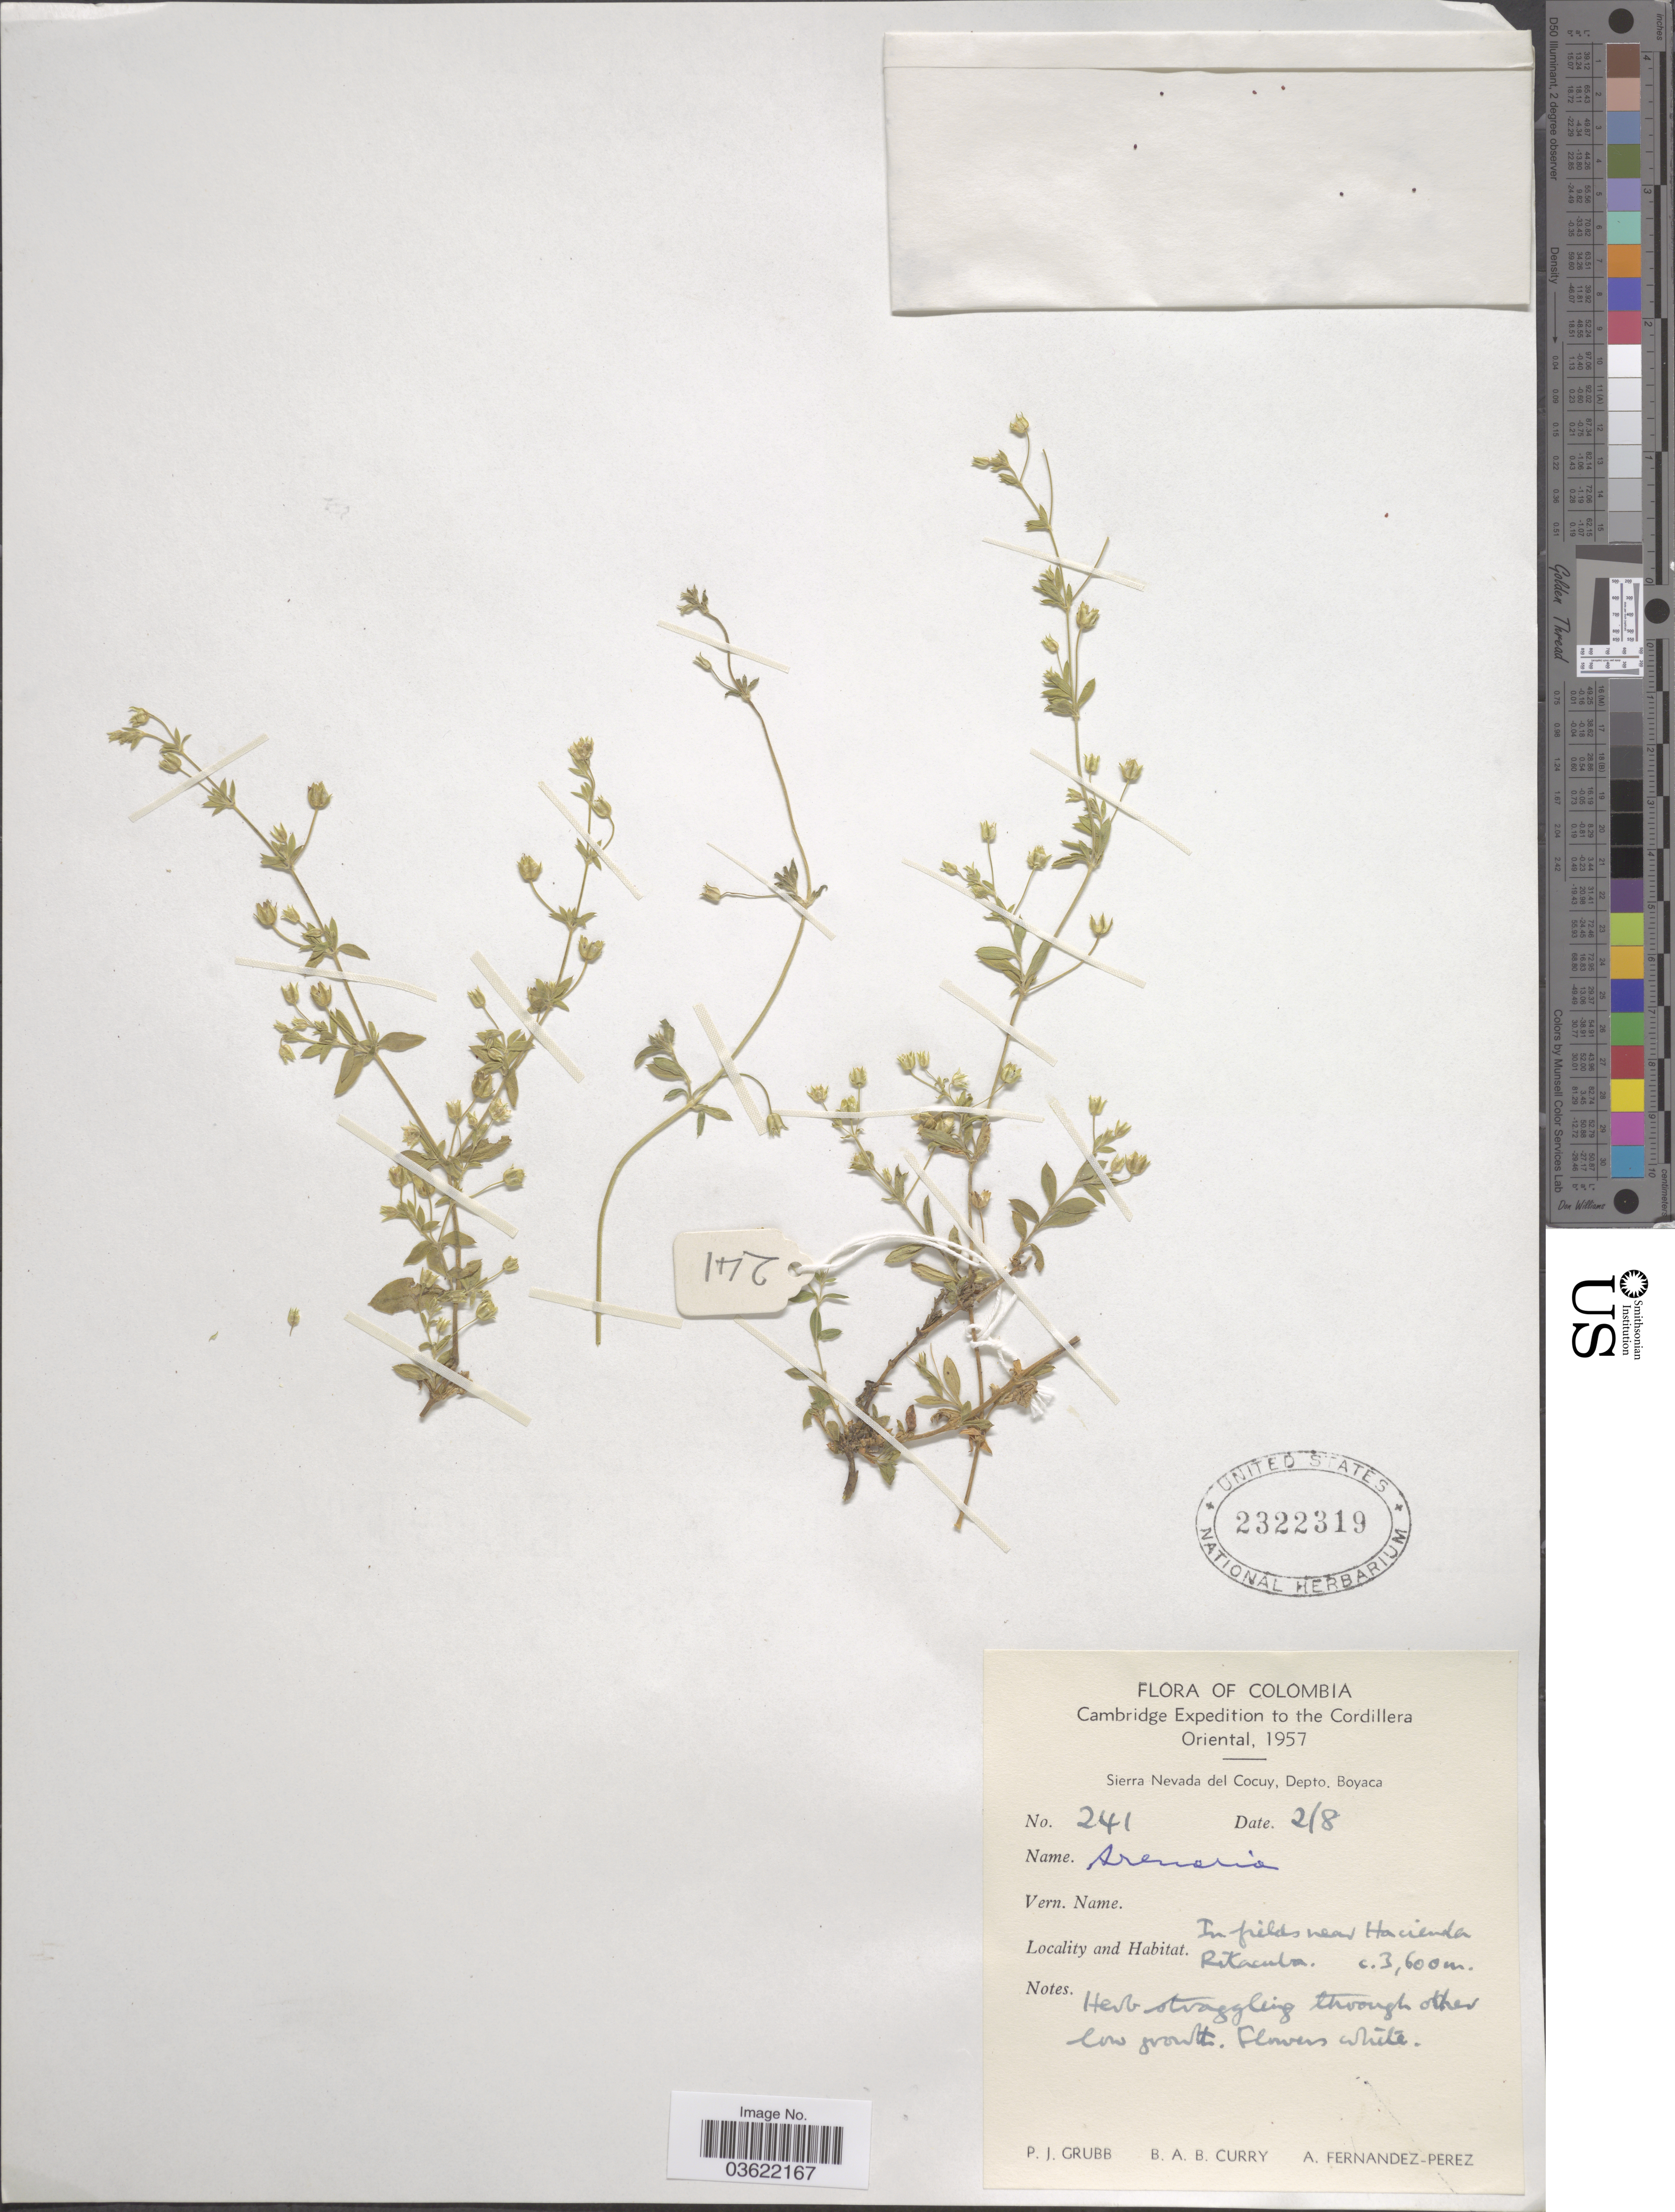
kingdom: Plantae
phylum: Tracheophyta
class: Magnoliopsida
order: Caryophyllales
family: Caryophyllaceae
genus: Arenaria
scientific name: Arenaria sp.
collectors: P. J. Grubb, B. A. B. Curry & A. Fernández-Pérez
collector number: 241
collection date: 1957-08-02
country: Colombia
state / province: Boyacá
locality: Cordillera Oriental. Sierra Nevada del Cocuy, Depto. Boyaca. In fields near Hacienda Ritacuba.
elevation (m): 3600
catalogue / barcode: US 2322319